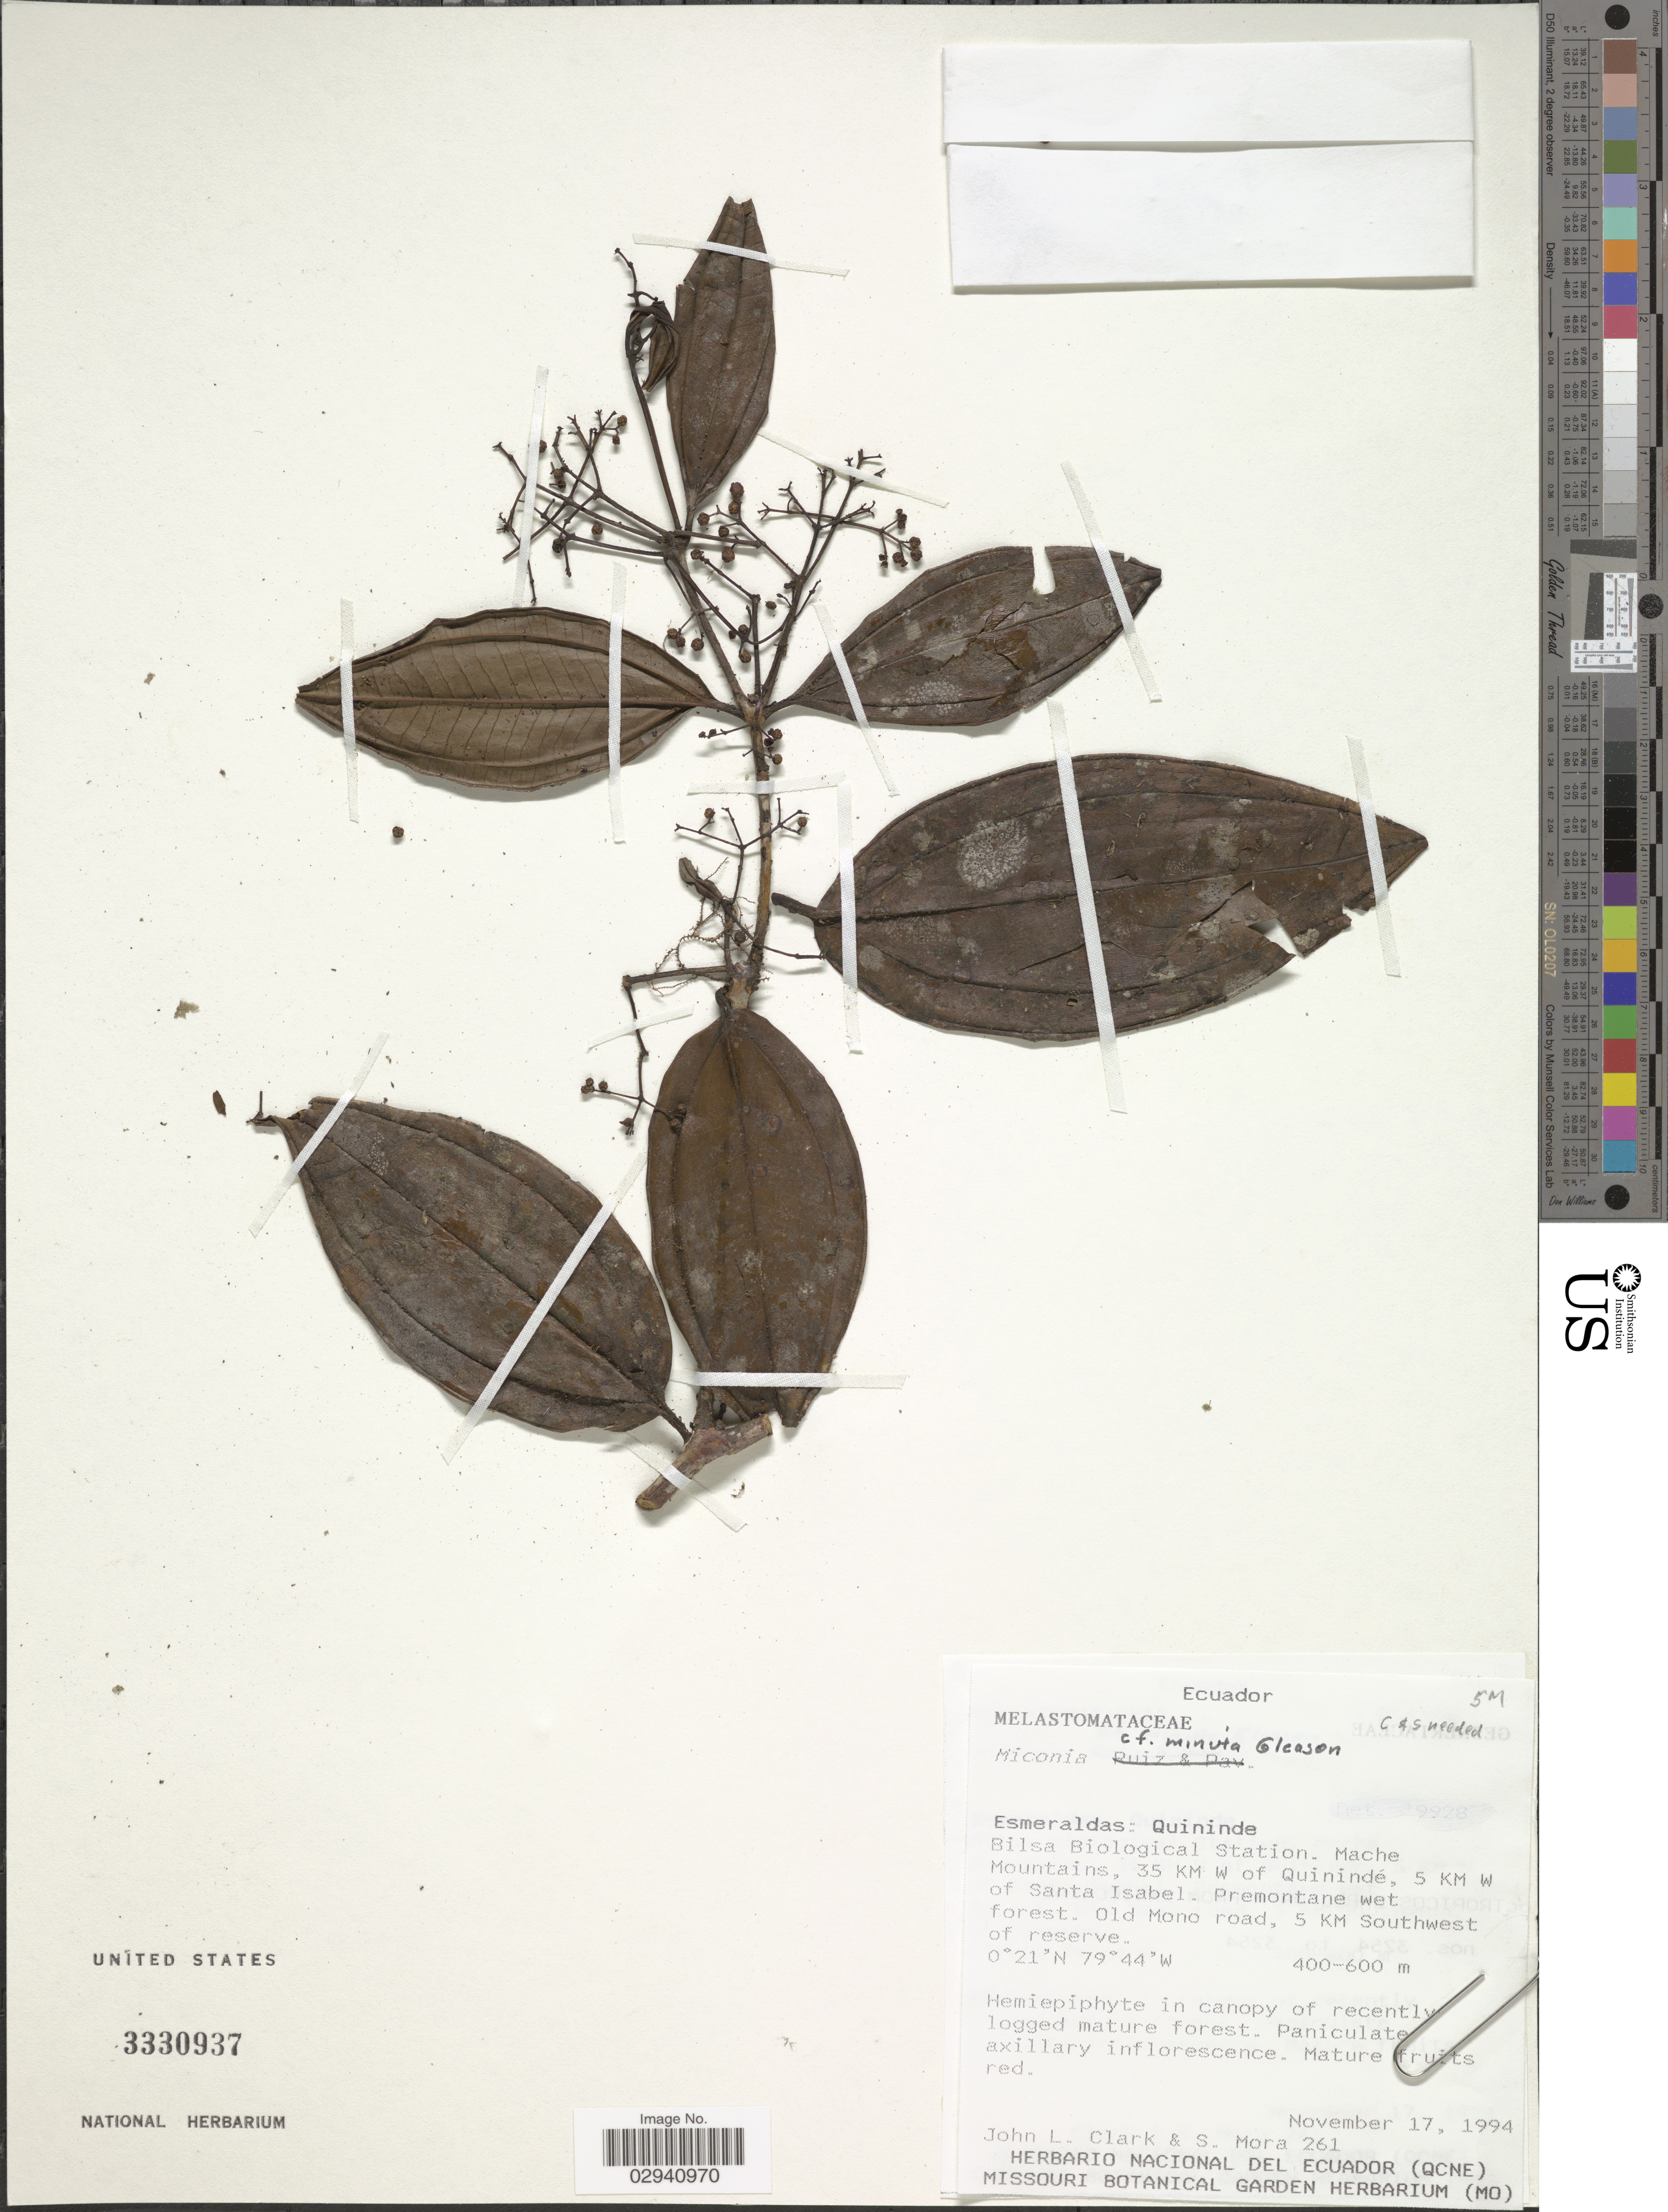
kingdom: Plantae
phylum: Tracheophyta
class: Magnoliopsida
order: Myrtales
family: Melastomataceae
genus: Miconia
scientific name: Miconia minuta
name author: Gleason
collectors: J. L. Clark & S. Mora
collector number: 261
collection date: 1994-11-17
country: Ecuador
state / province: Esmeraldas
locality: Esmeraldas: Quininde. Bilsa Biological Station. Mache Mountains, 35 KM W of Quinindé, 5 KM W of Santa Isabel. Premontane wet forest. Old Mono road, 5 KM Southwest of reserve.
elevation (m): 400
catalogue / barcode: US 3330937